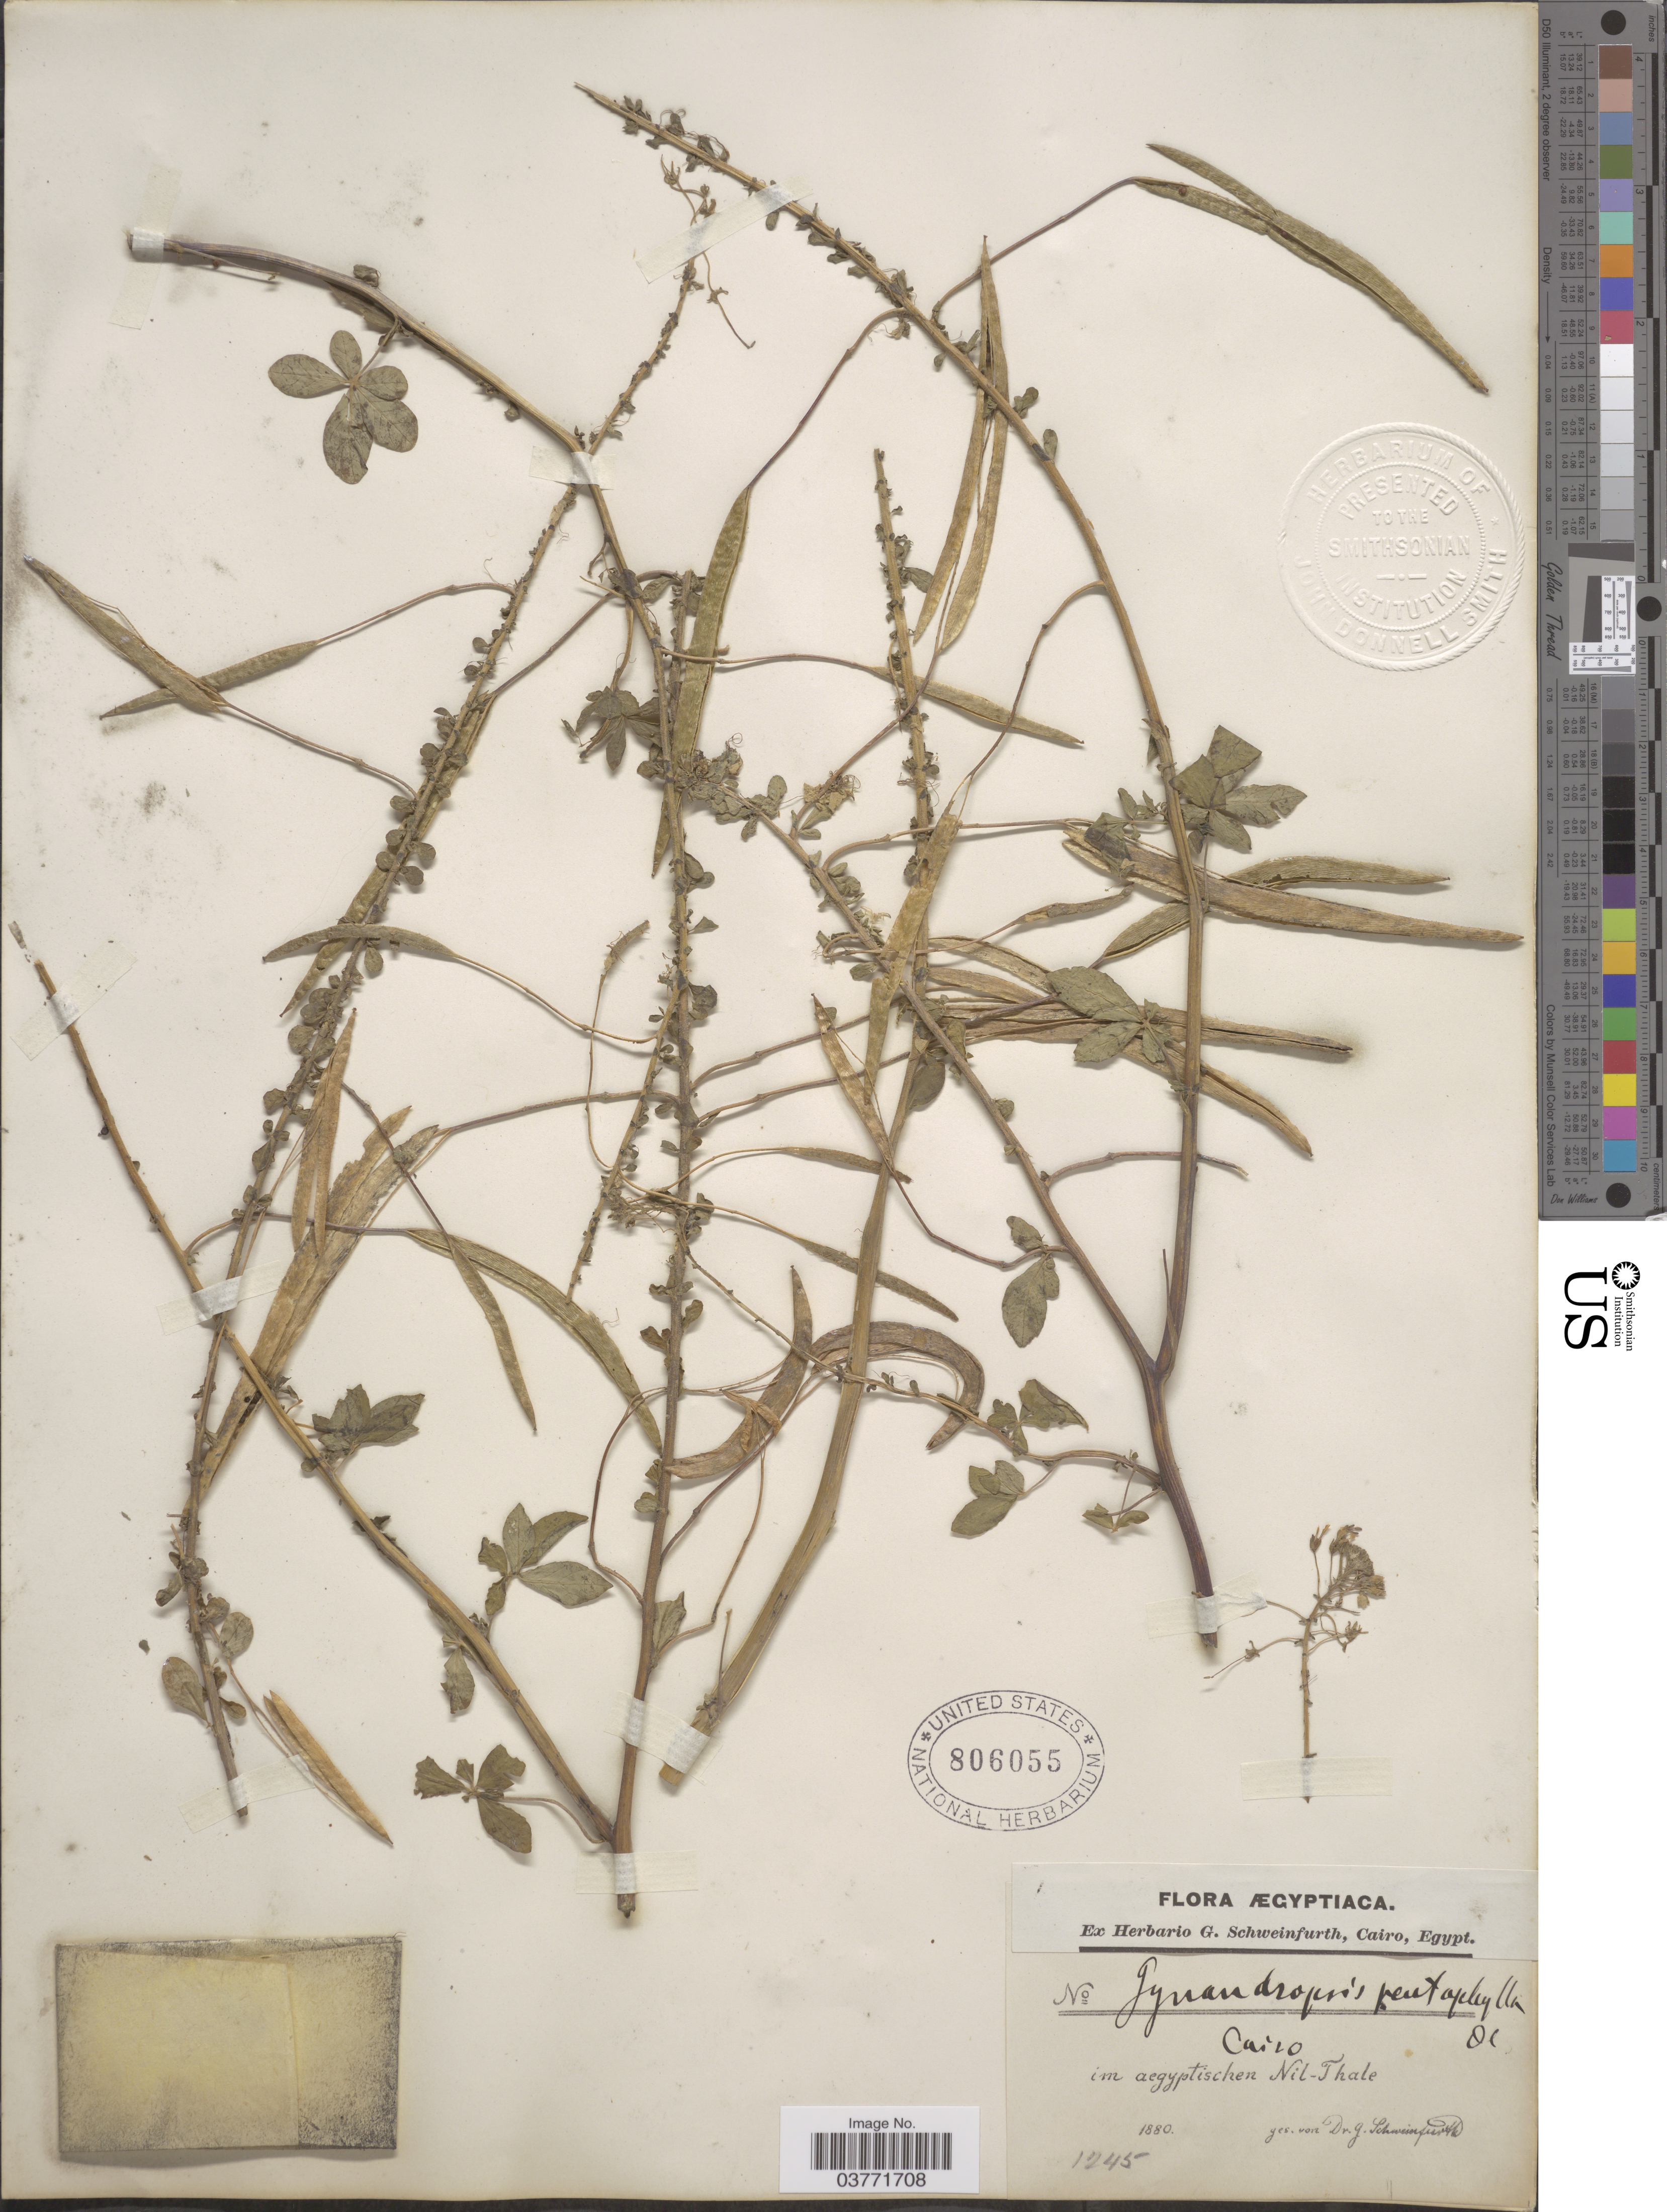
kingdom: Plantae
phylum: Tracheophyta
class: Magnoliopsida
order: Brassicales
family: Cleomaceae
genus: Gynandropsis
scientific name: Gynandropsis gynandra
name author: (L.) Briq.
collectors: G. A. Schweinfurth (herbarium)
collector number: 1245?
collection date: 1880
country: Egypt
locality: Cairo. Im aegyptischen Nil-Thale.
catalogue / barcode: US 806055